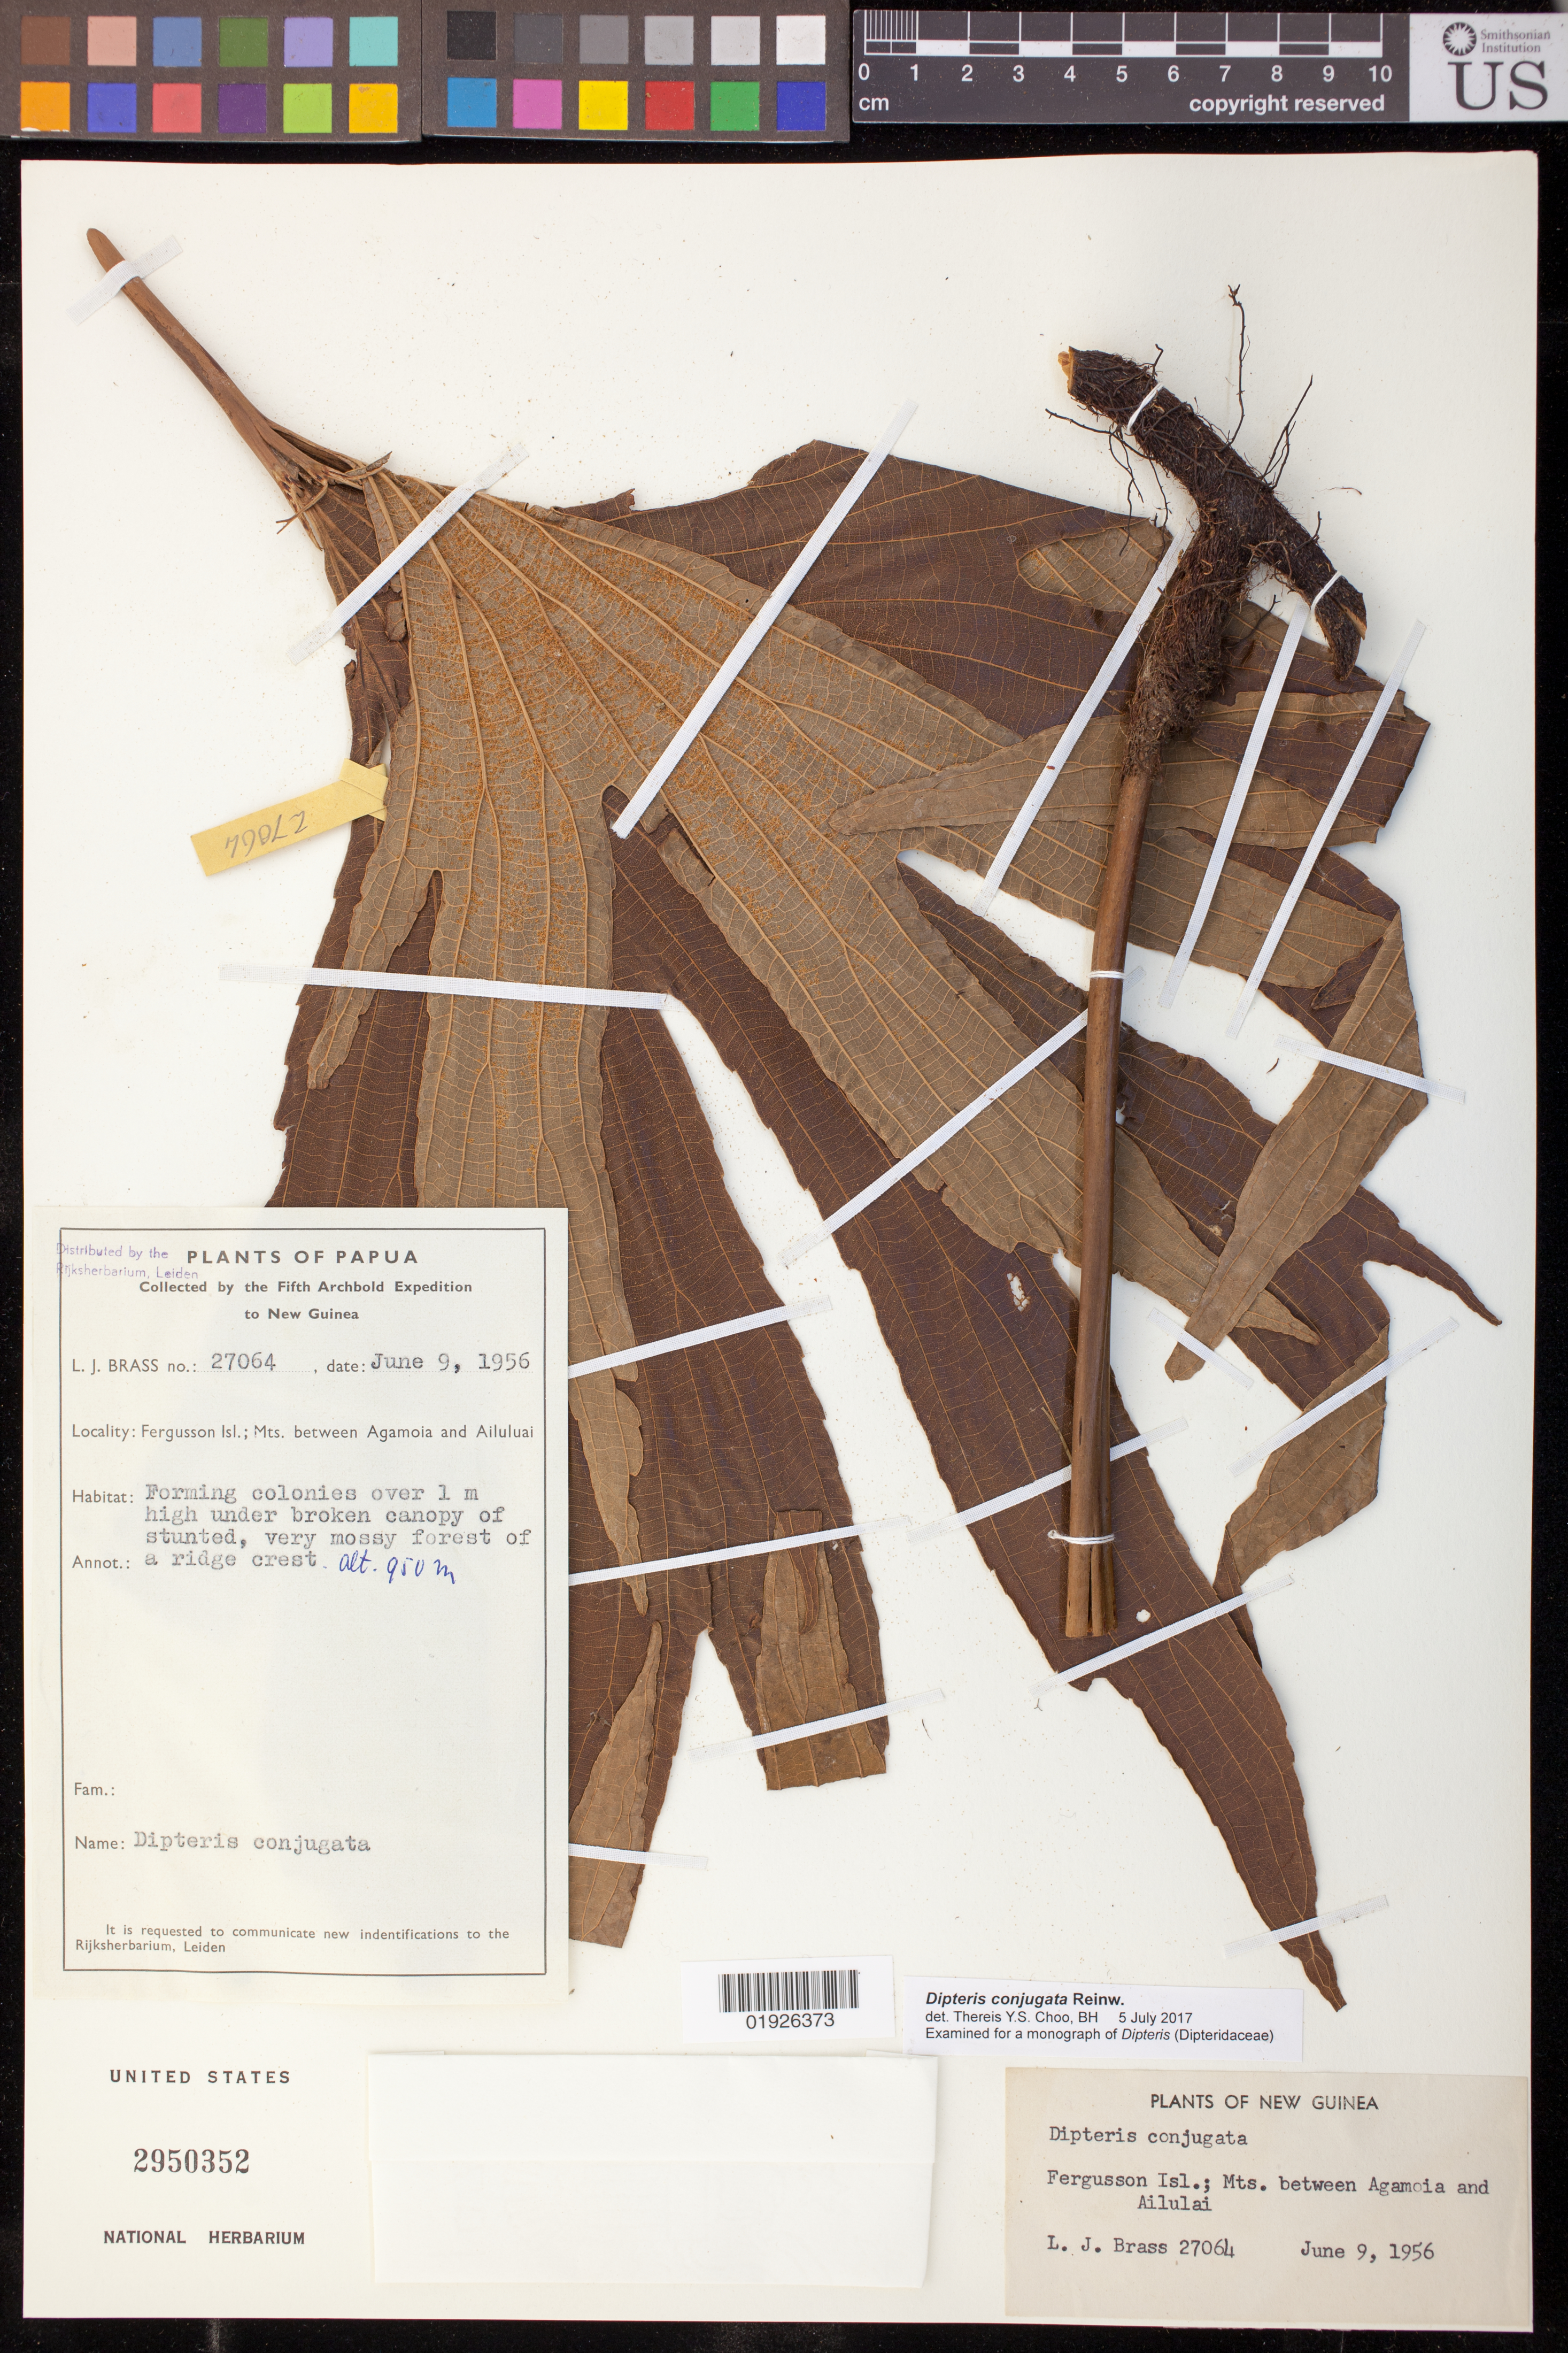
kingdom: Plantae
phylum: Tracheophyta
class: Polypodiopsida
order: Gleicheniales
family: Dipteridaceae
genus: Dipteris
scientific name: Dipteris conjugata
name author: Reinw.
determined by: Choo, Thereis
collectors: L. J. Brass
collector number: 27064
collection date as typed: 09 Jun 1956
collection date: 1956-06-09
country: Papua New Guinea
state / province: Milne Bay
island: Fergusson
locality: Mts. between Agamoia and Ailuluai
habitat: Very mossy forest of a ridge crest.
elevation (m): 950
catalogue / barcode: US 2950352